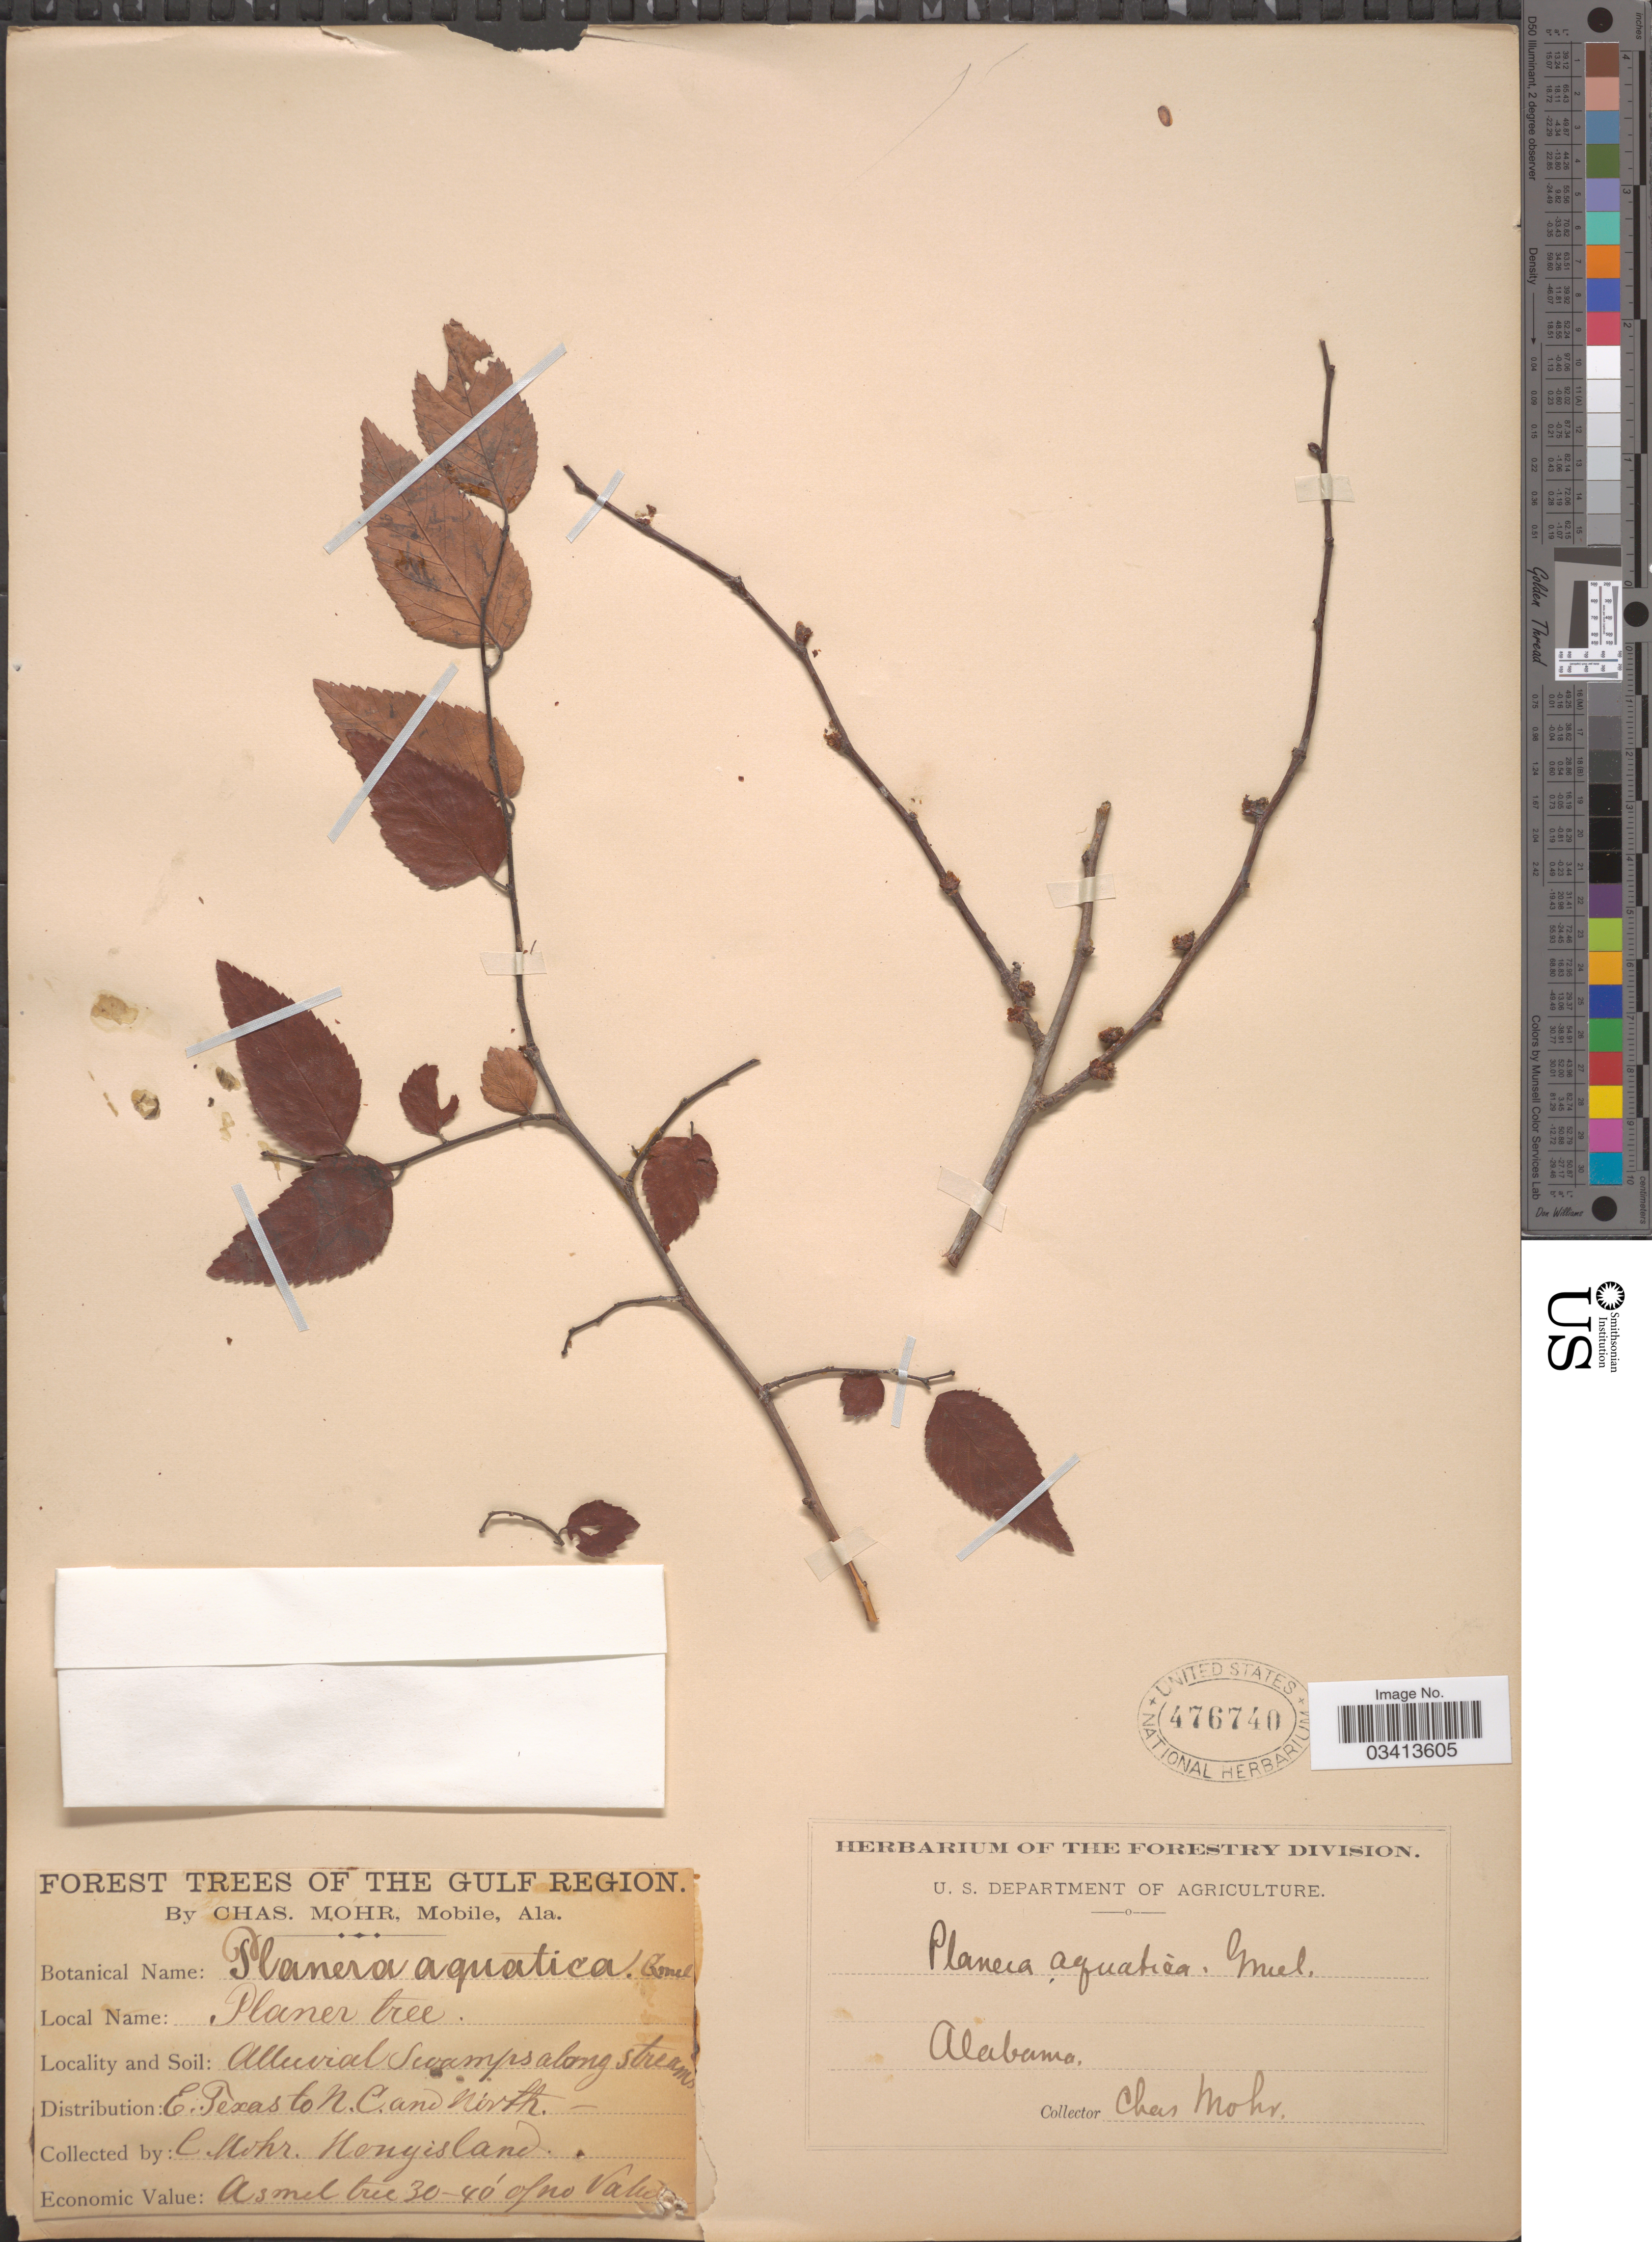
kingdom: Plantae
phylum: Tracheophyta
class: Magnoliopsida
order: Rosales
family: Ulmaceae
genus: Planera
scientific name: Planera aquatica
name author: J.F. Gmel.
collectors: Mohr, C. T. (herbarium)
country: United States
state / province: Alabama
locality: The Gulf Region. Alluvial Swamps along streams.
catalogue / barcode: US 476740